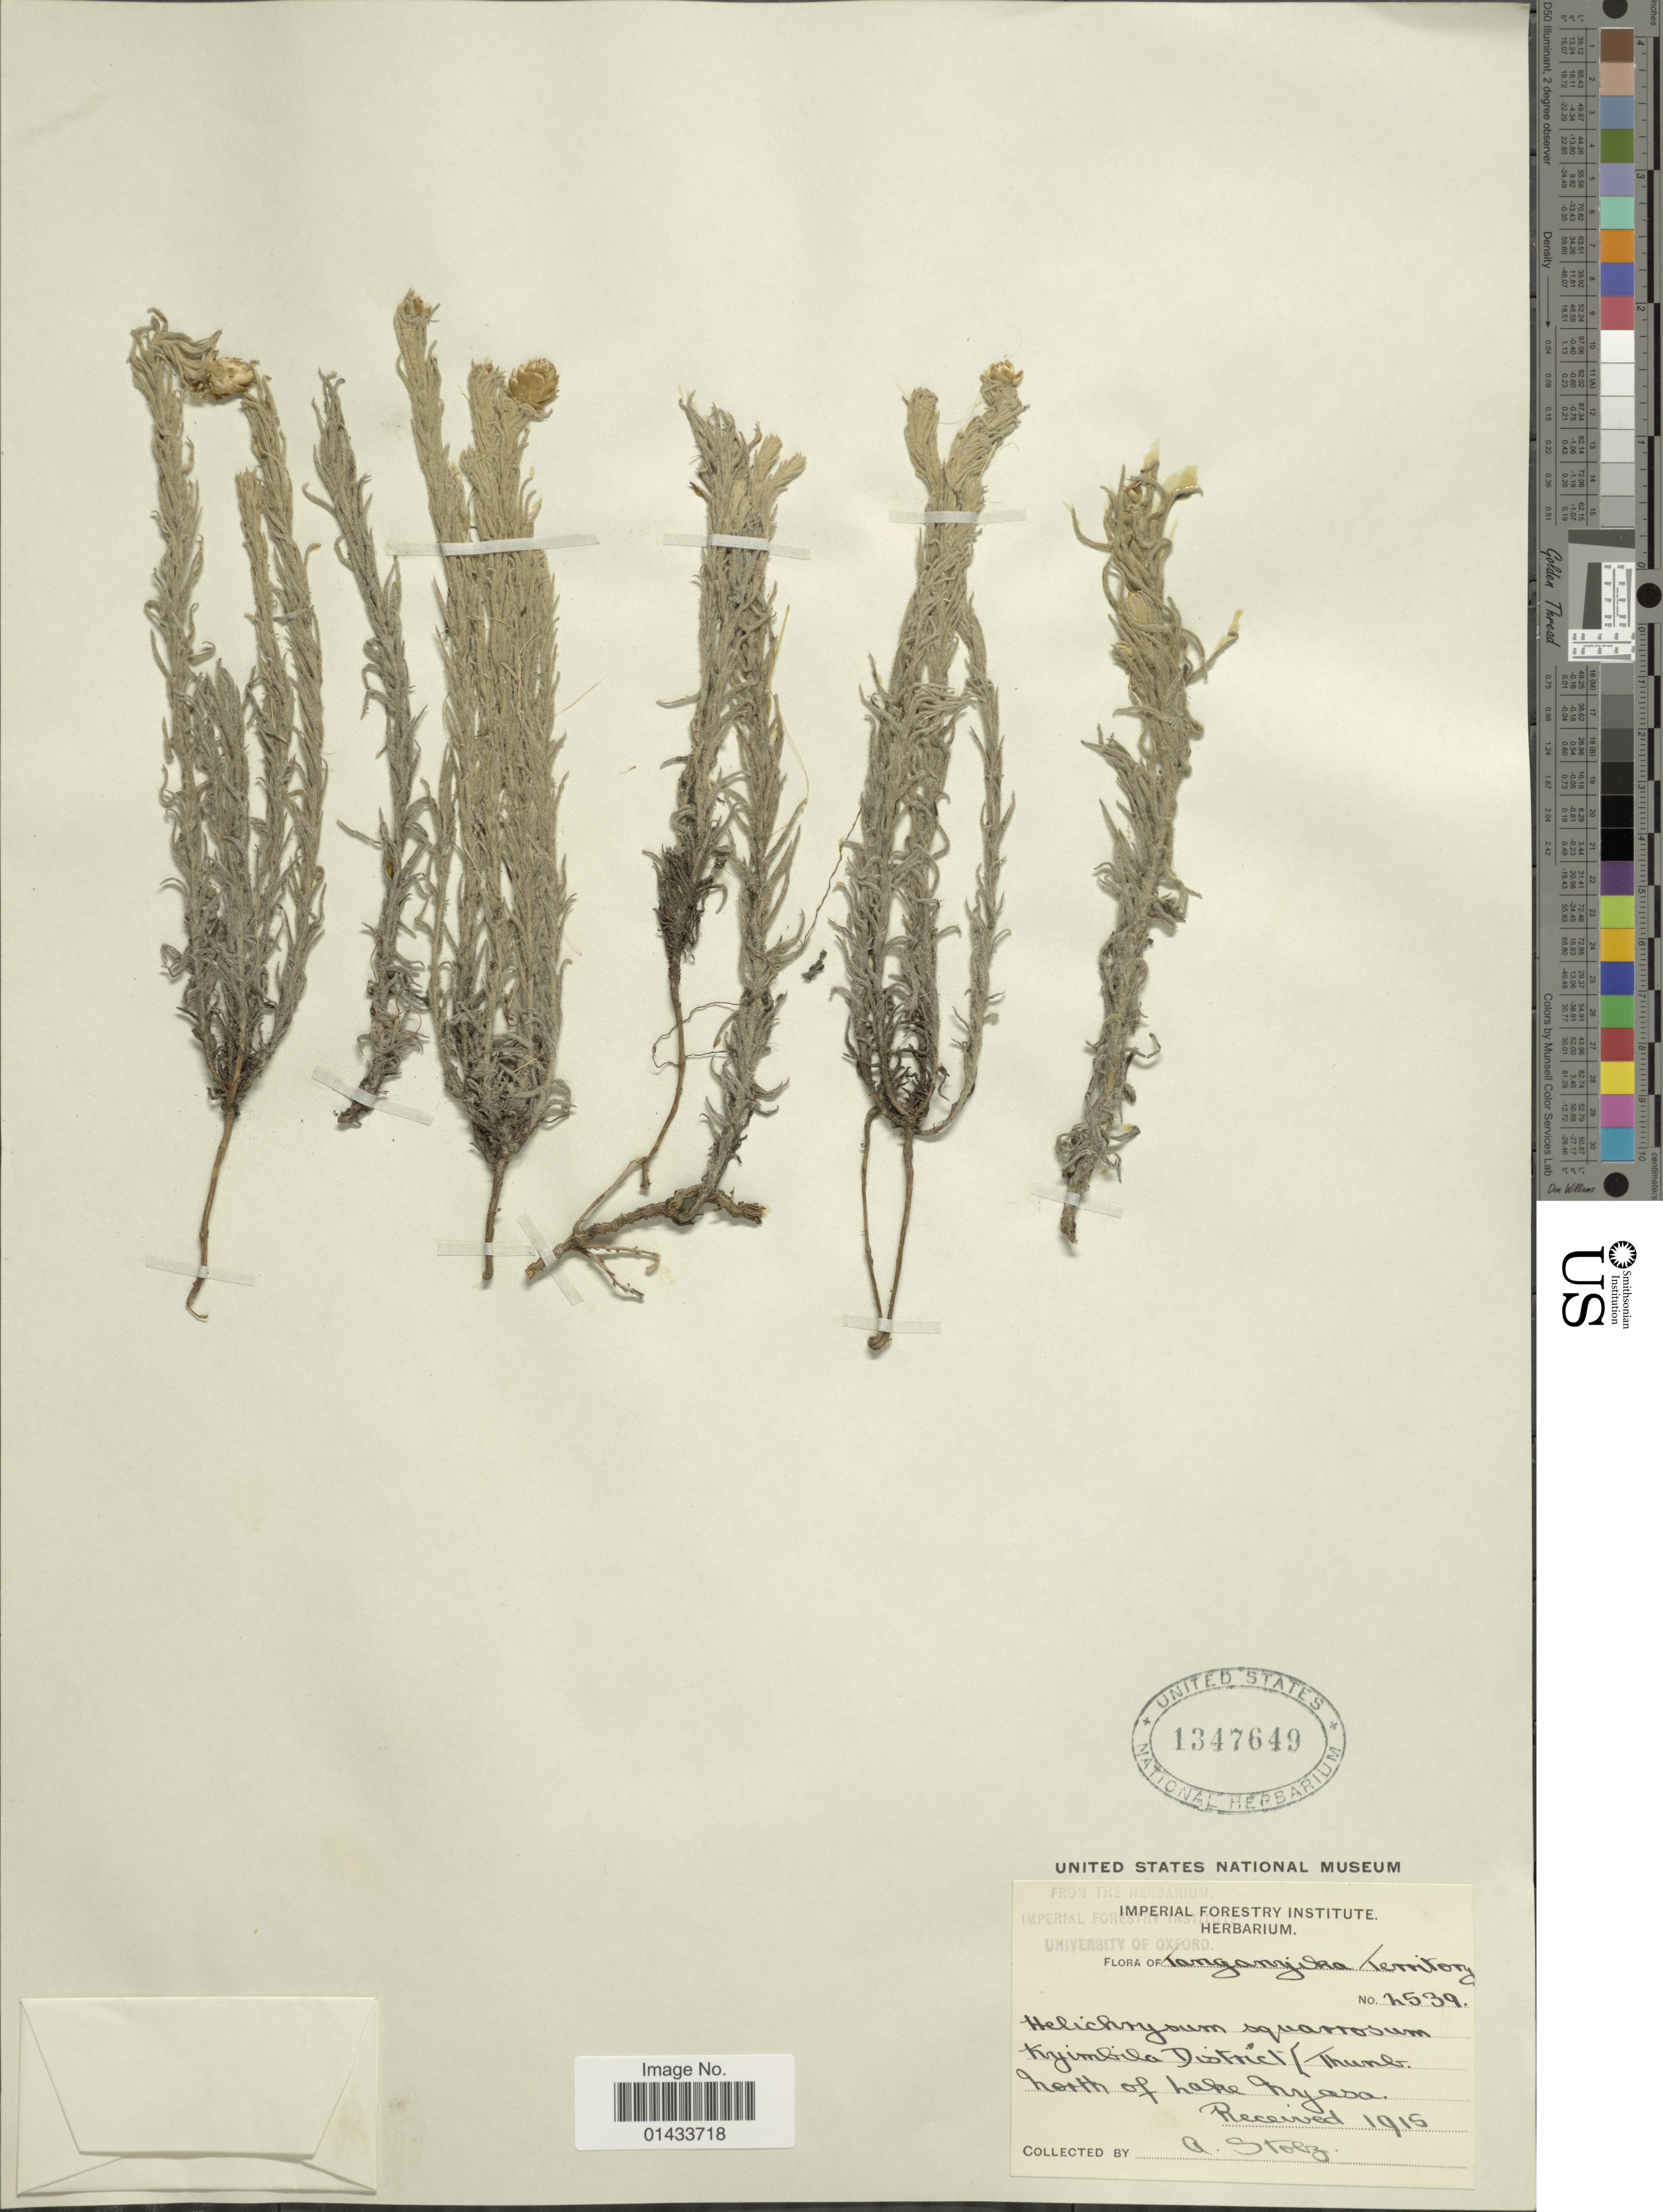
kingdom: Plantae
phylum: Tracheophyta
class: Magnoliopsida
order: Asterales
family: Asteraceae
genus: Helichrysum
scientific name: Helichrysum squamosum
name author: Thunb.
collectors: A. Stolz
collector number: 2539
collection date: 1915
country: Tanzania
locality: Tanganyika Territory, Kyimbila District, North of Lake Nyasa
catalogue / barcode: US 1347649